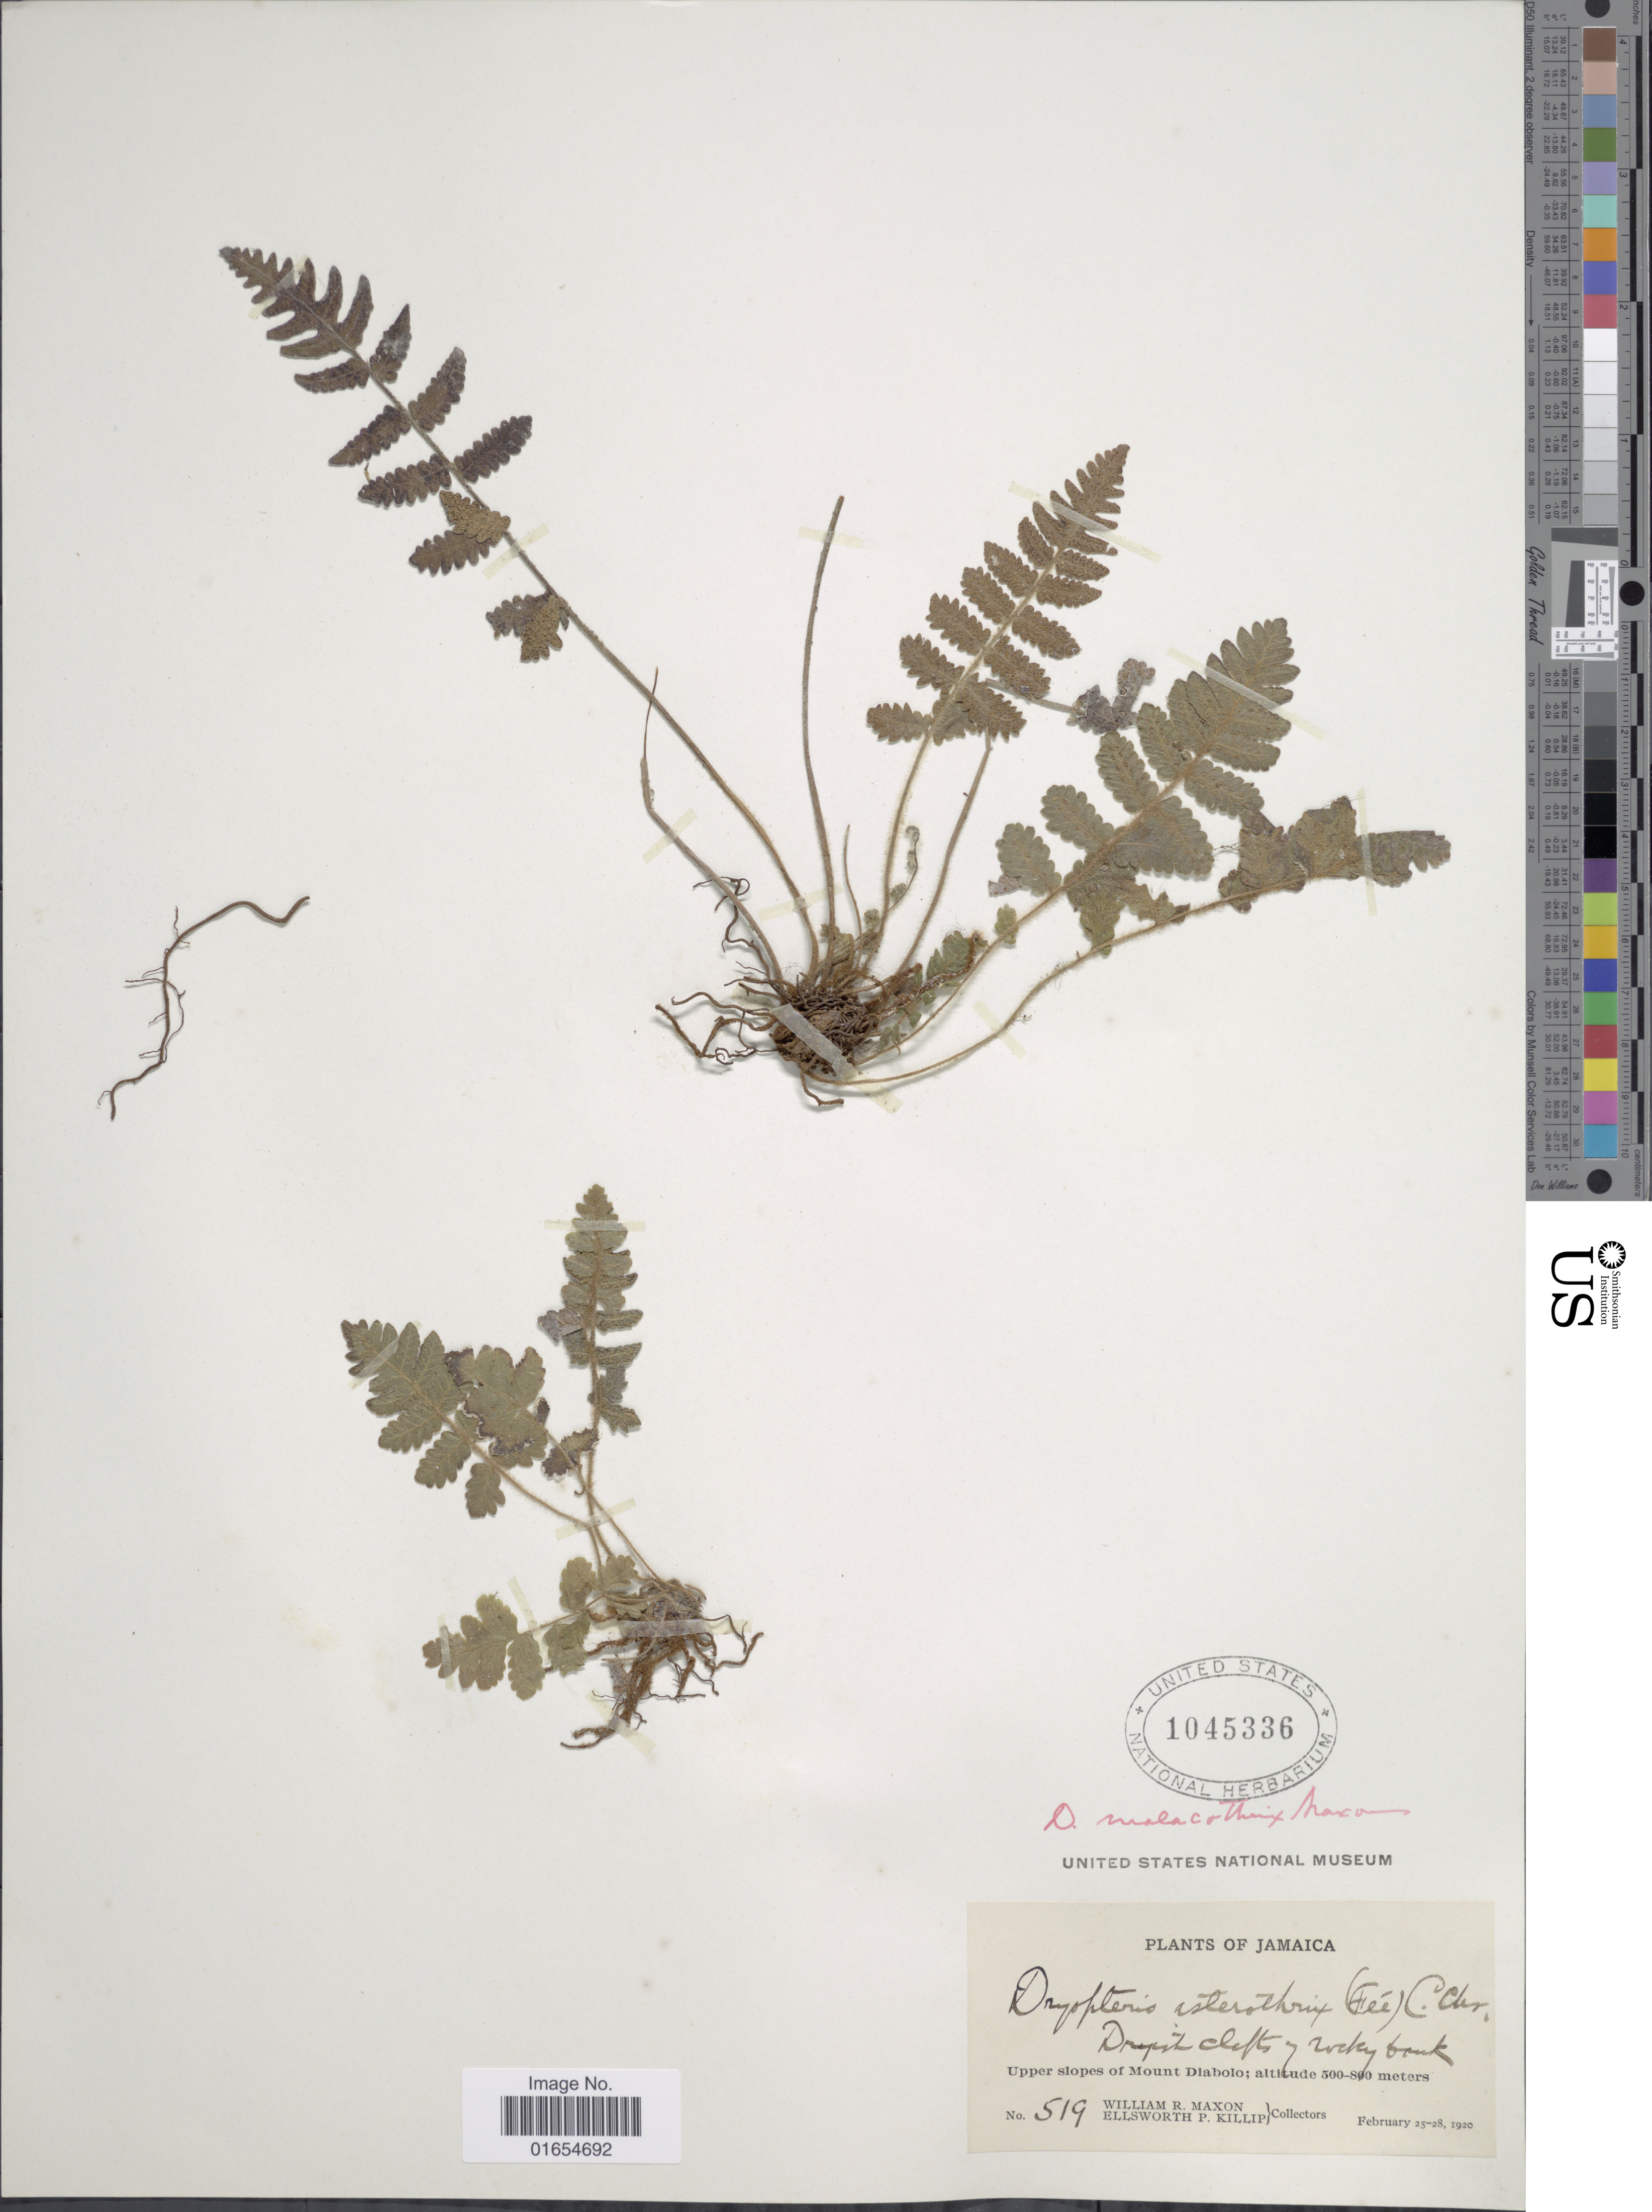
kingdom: Plantae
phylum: Tracheophyta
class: Polypodiopsida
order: Polypodiales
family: Thelypteridaceae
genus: Goniopteris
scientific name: Goniopteris pellita (Willd.) comb. nov., ined 2015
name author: (Willd.)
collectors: W. R. Maxon & E. P. Killip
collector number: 519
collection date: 1920-02-25/1920-02-28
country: Jamaica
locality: Upper slopes of Mount Diabolo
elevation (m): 500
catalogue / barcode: US 1045336